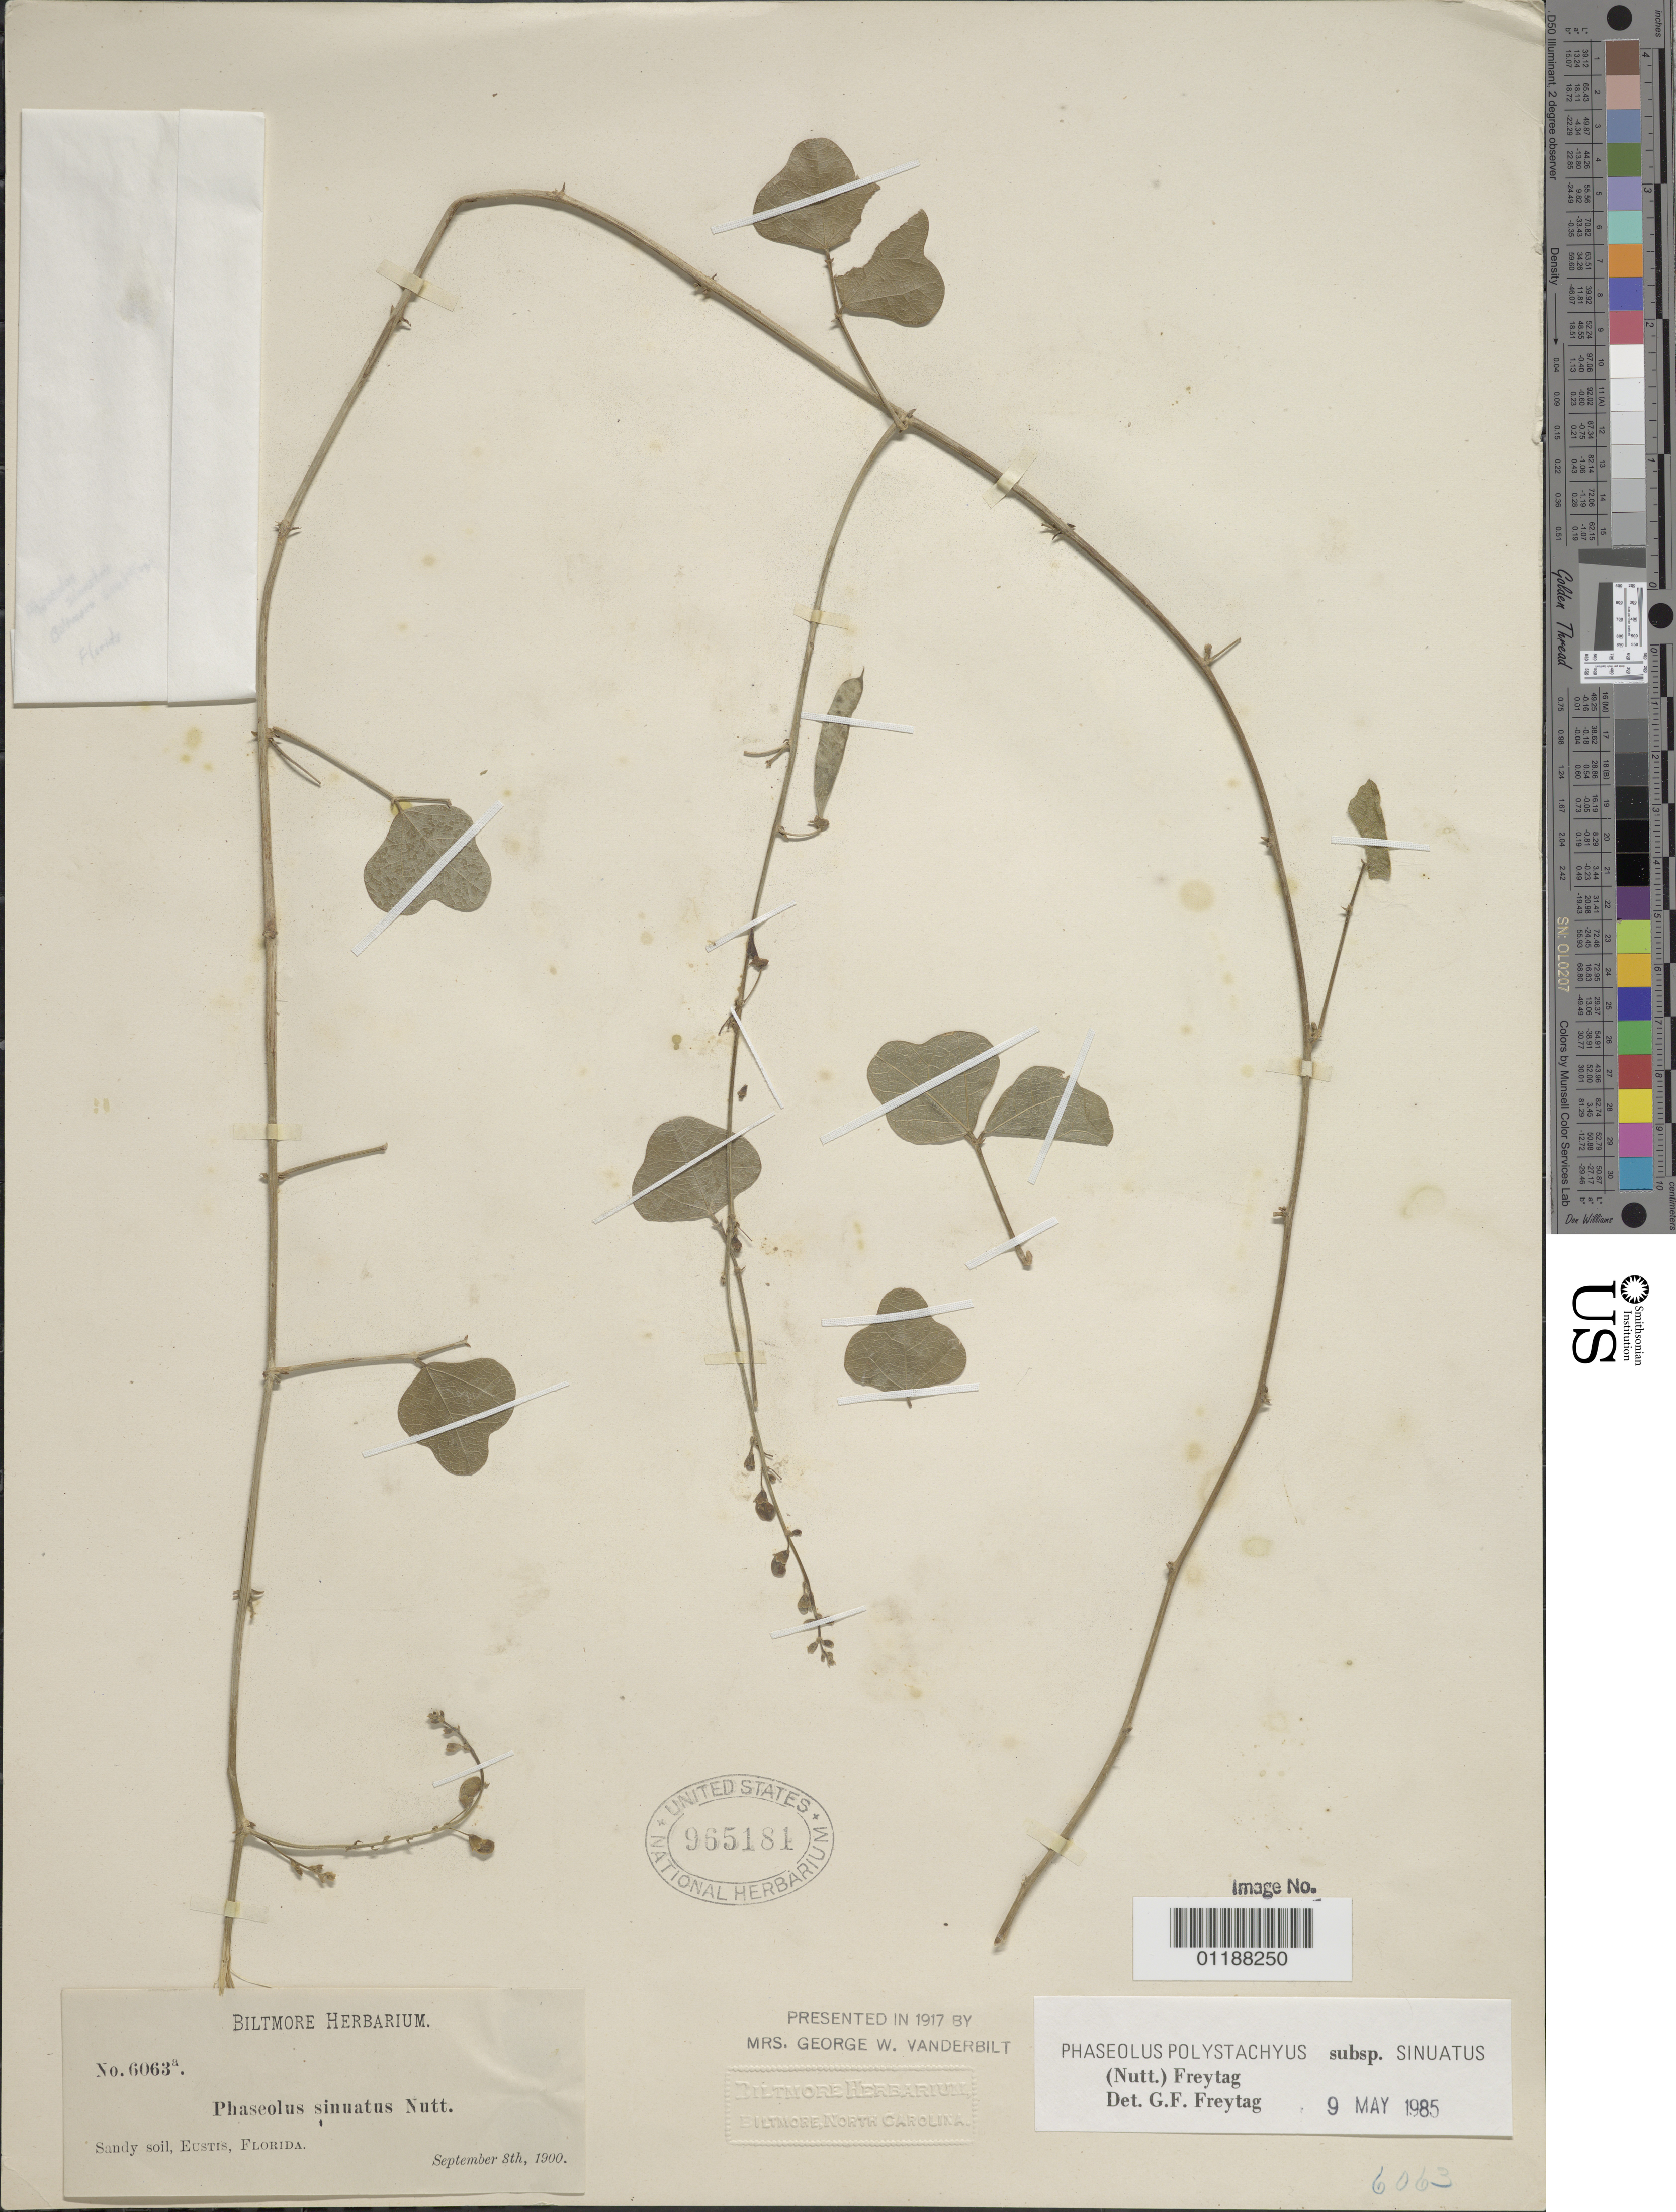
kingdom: Plantae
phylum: Tracheophyta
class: Magnoliopsida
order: Fabales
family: Fabaceae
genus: Phaseolus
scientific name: Phaseolus polystachios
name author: (L.) Britton, Stearns & Poggenb.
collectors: ex herb. Biltmore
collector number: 6063a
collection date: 1900-09-08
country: United States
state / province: Florida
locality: Sandy soil, Eustis.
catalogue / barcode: US 965181